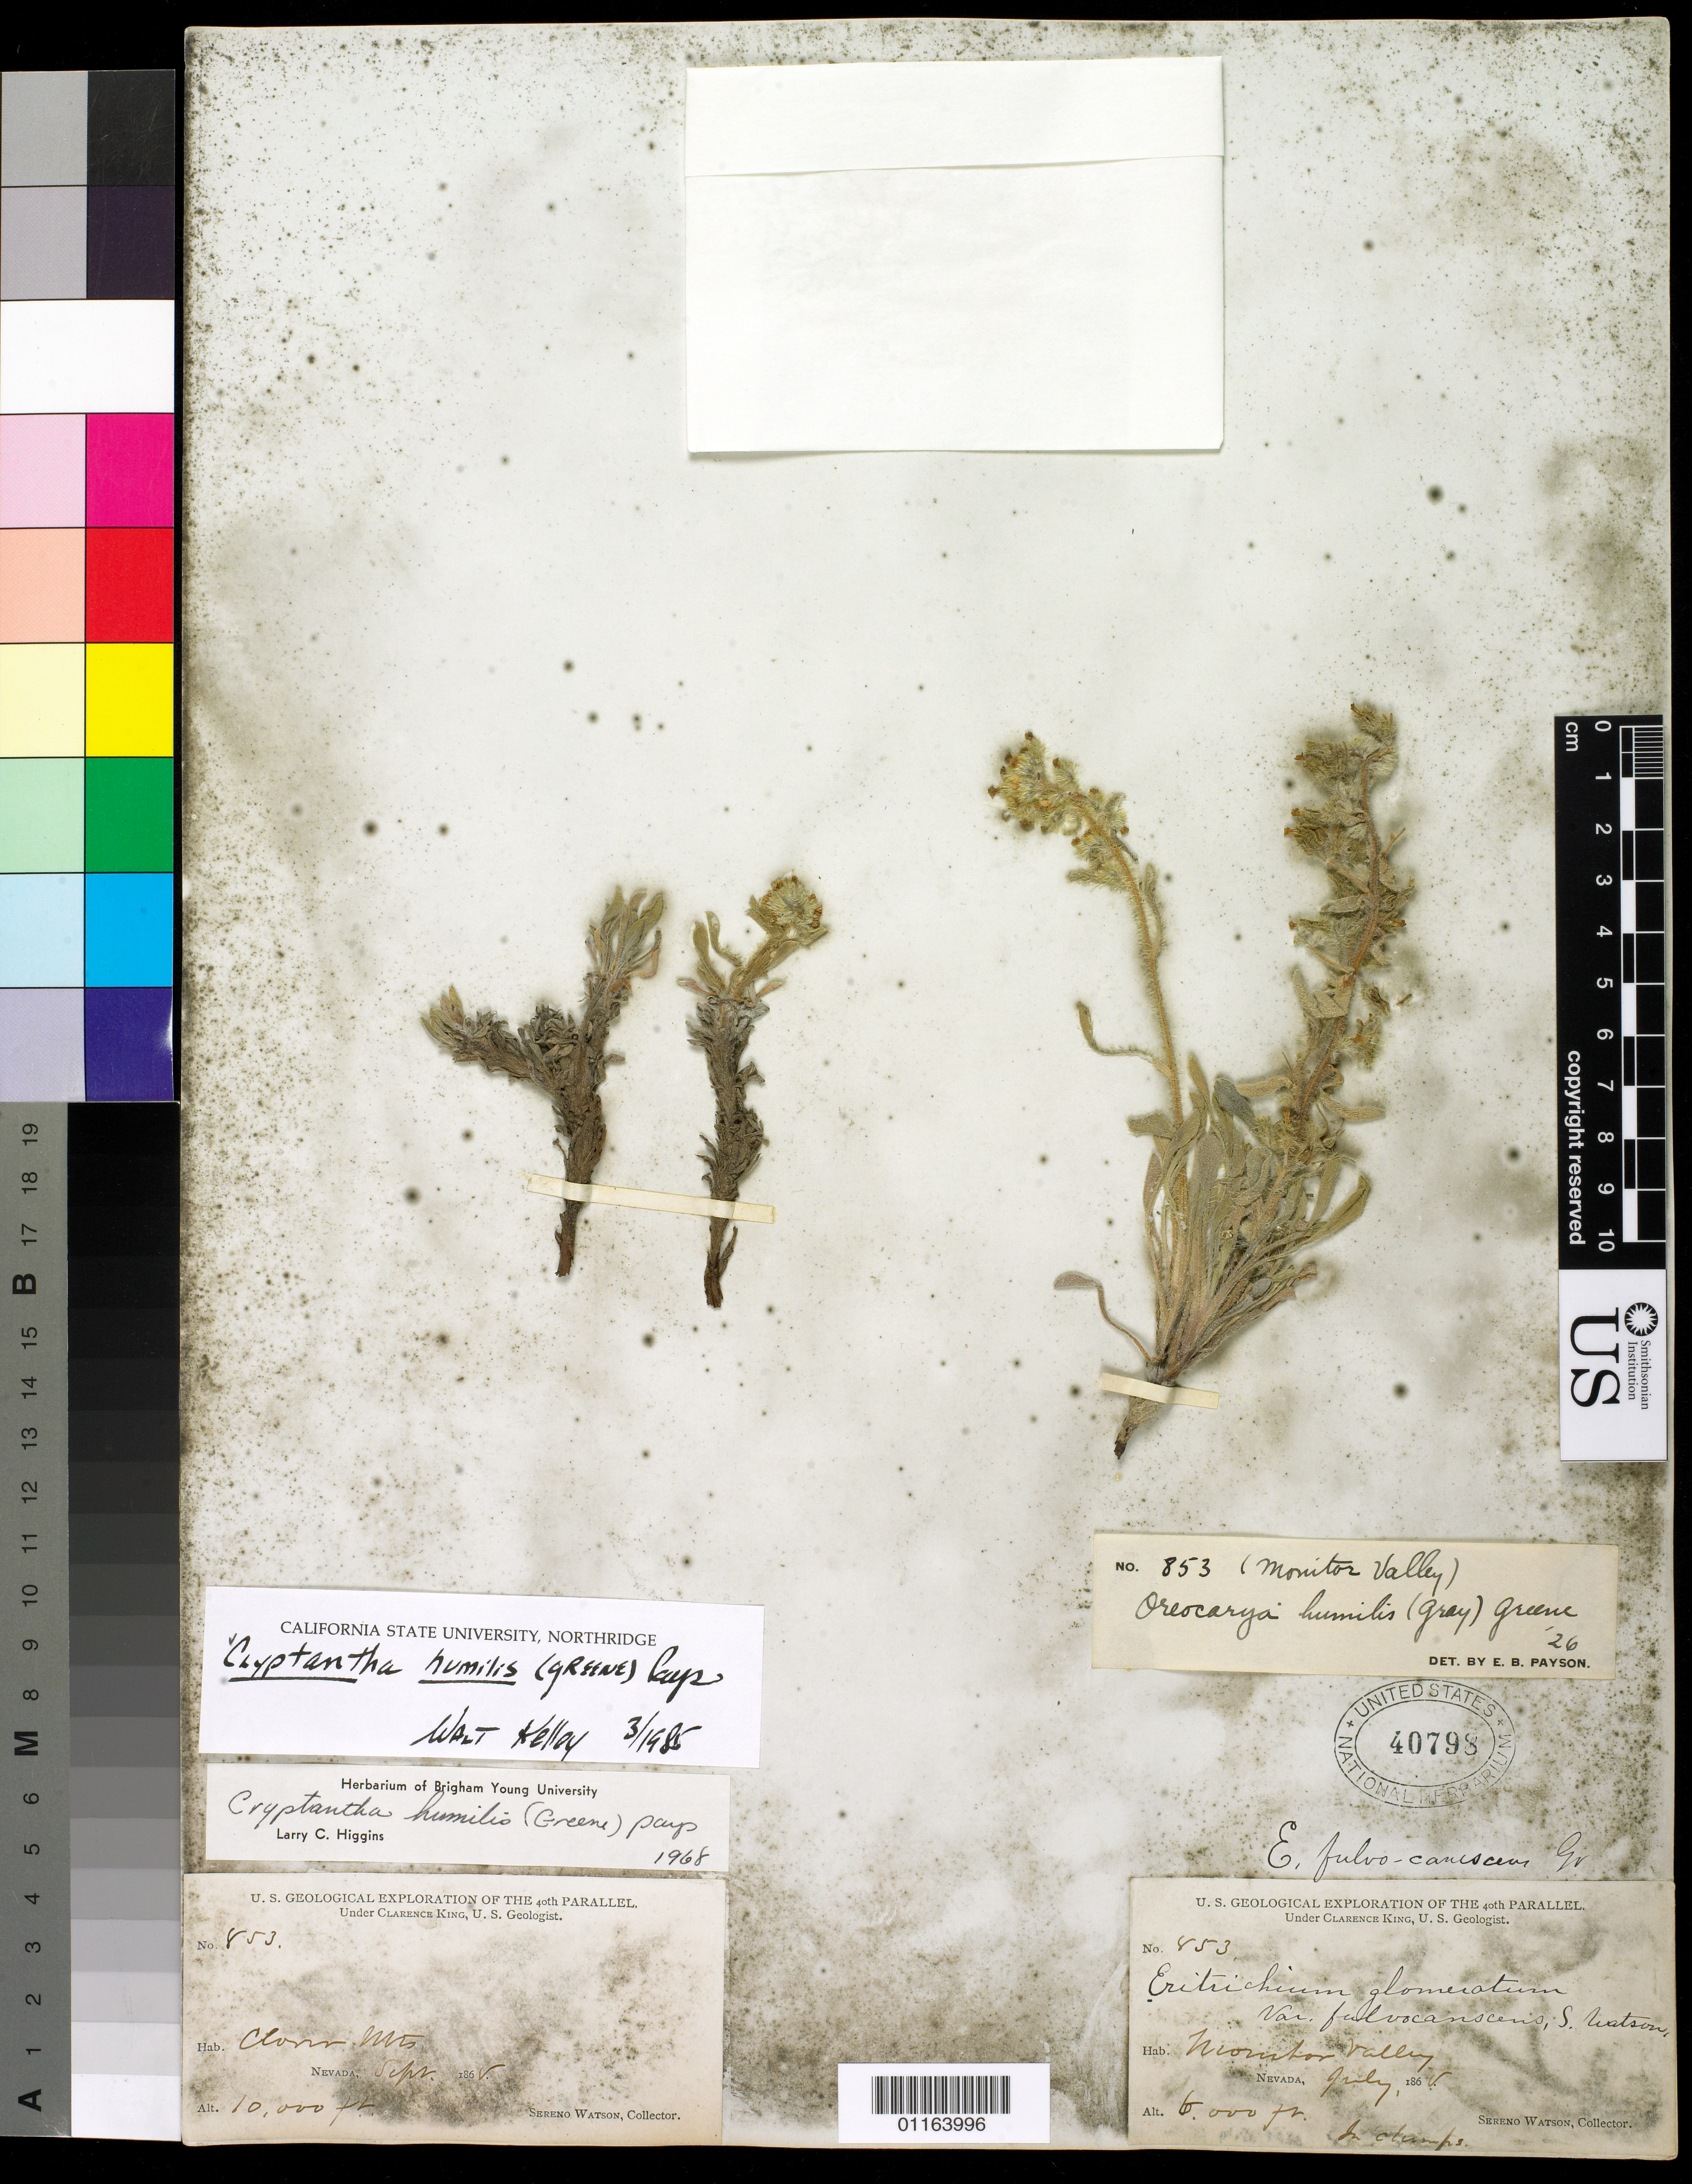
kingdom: Plantae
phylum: Tracheophyta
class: Magnoliopsida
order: Boraginales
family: Boraginaceae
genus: Cryptantha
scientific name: Cryptantha humilis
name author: (Greene) Payson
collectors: S. Watson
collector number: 853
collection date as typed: Sep 1868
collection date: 1868-09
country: United States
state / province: Nevada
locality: Clover Mts.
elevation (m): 3048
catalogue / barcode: US 40798